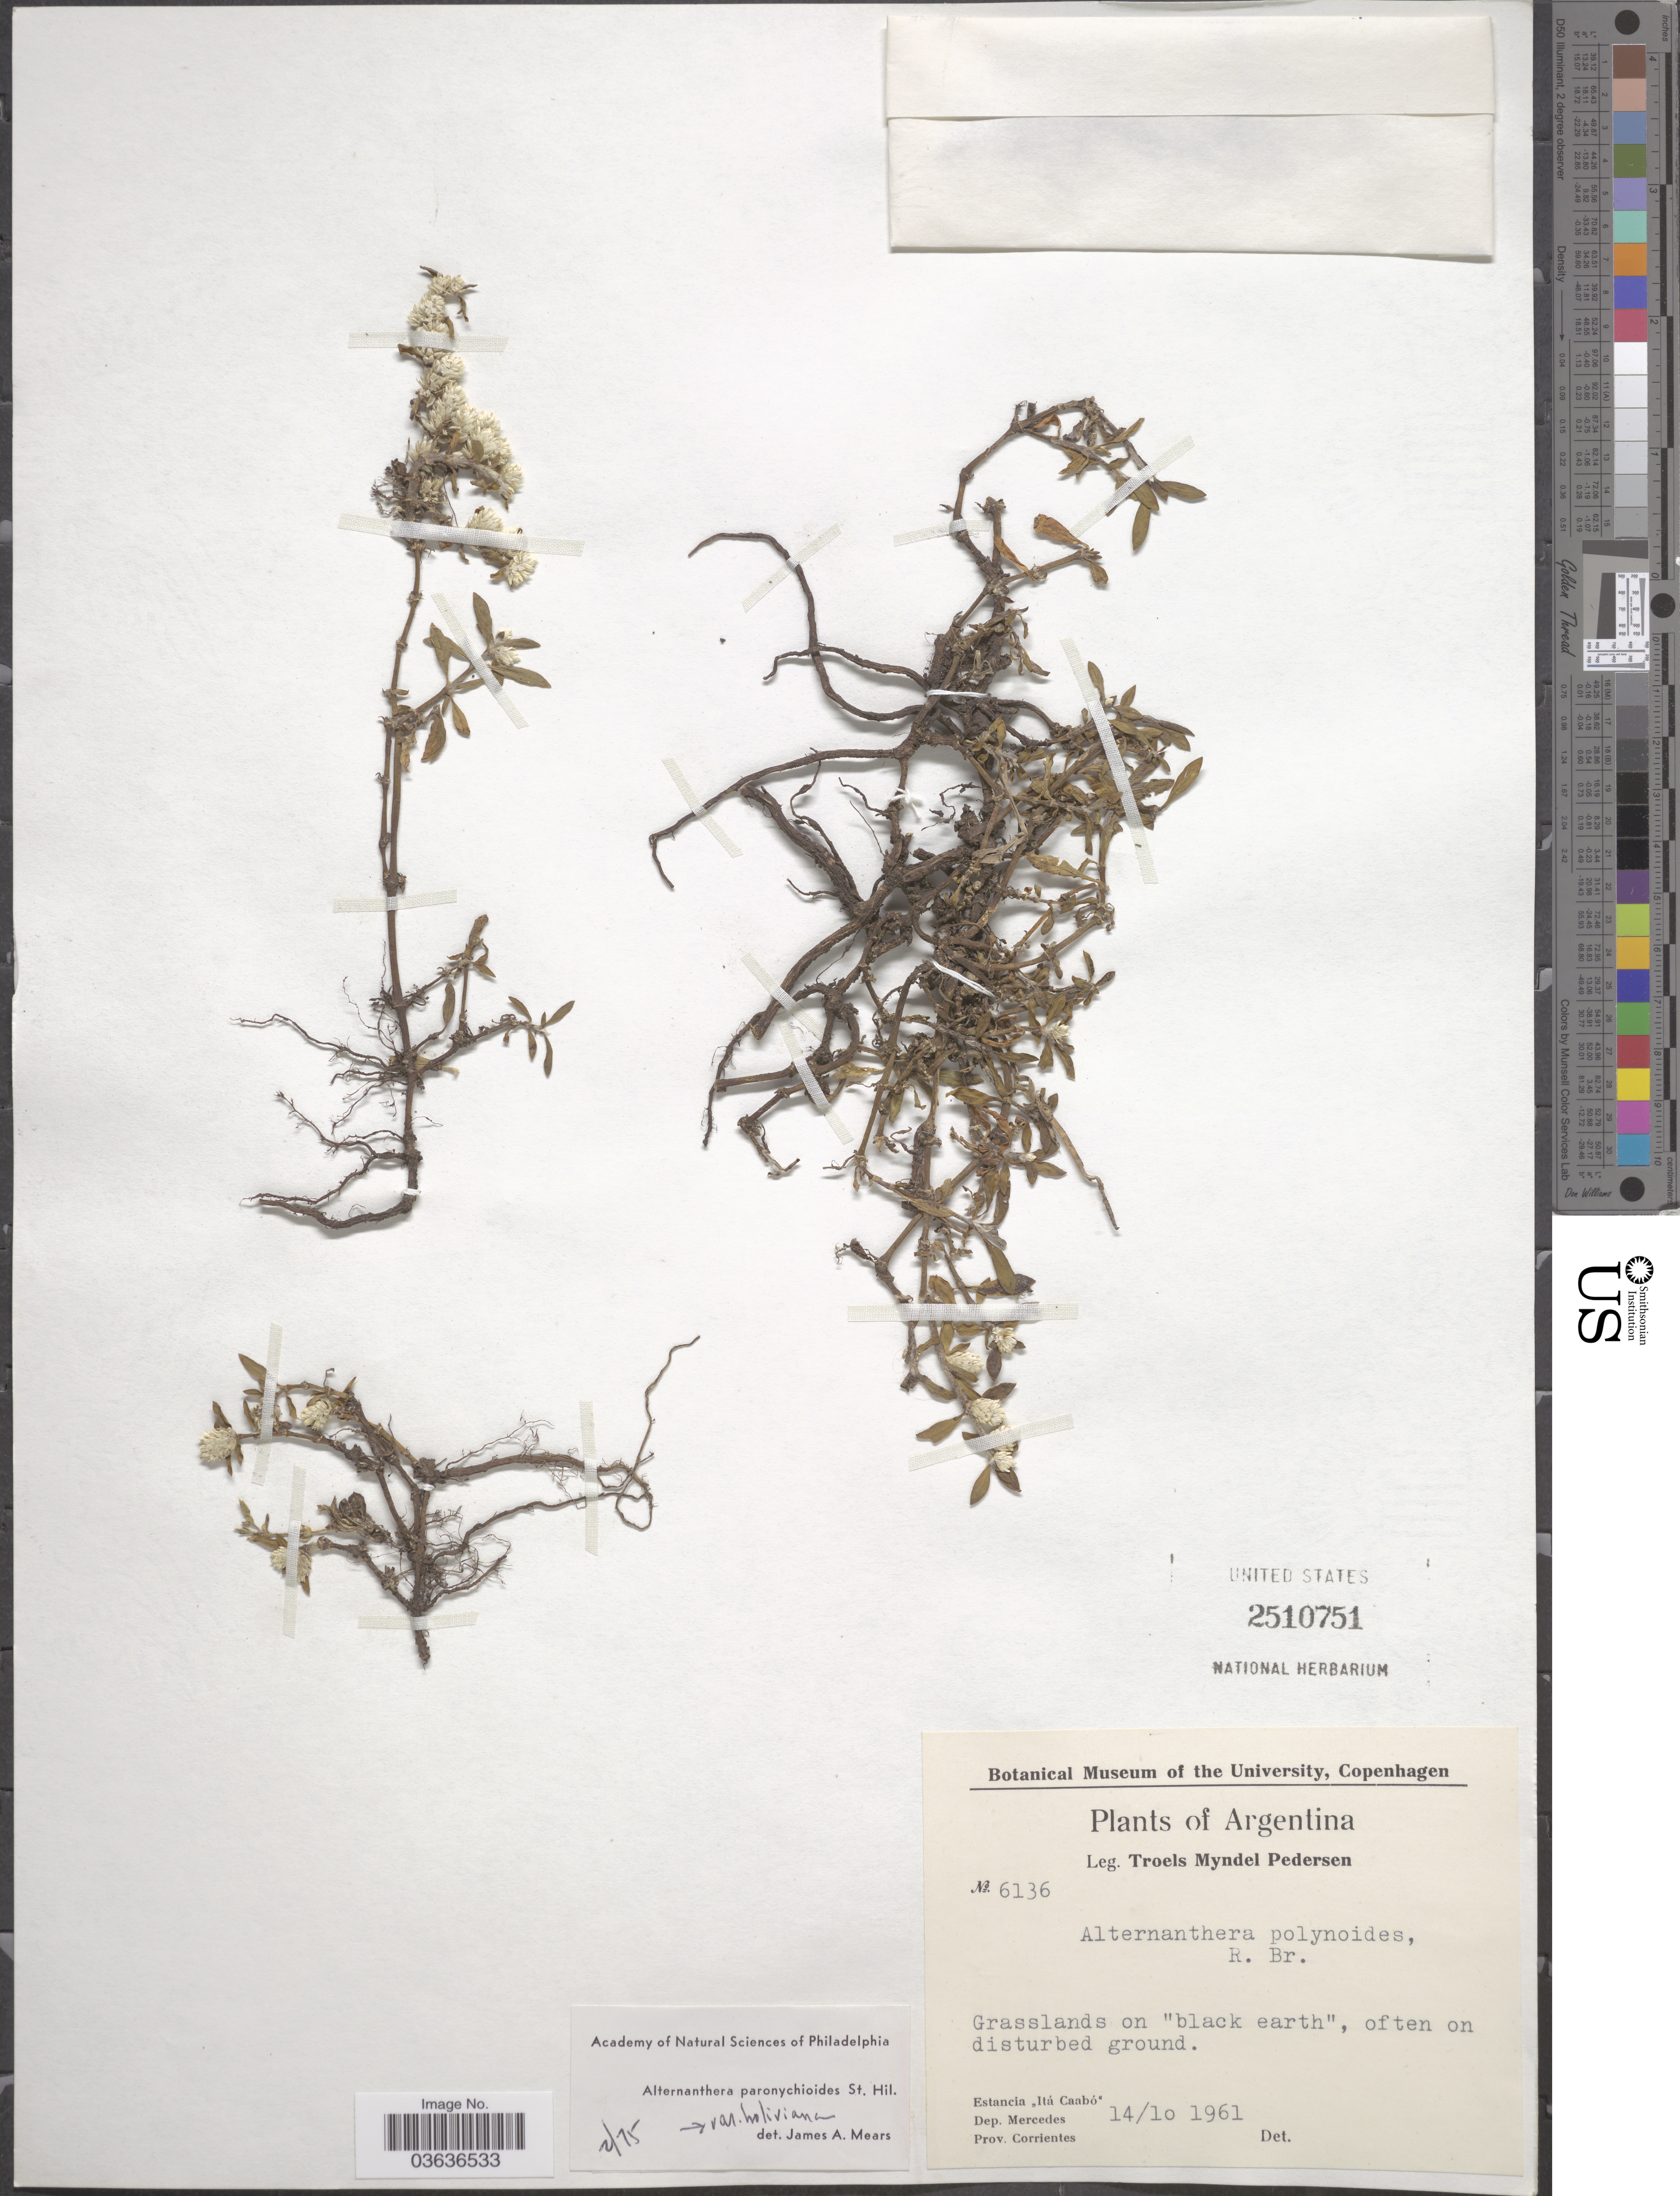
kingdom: Plantae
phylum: Tracheophyta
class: Magnoliopsida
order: Caryophyllales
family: Amaranthaceae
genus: Alternanthera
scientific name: Alternanthera polygonoides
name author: (L.) R. Br. ex Sweet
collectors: T. Pederson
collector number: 6136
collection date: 1961-10-14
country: Argentina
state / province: Corrientes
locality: Estancia "Itá Caabó". Dep. Mercedes.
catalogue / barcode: US 2510751